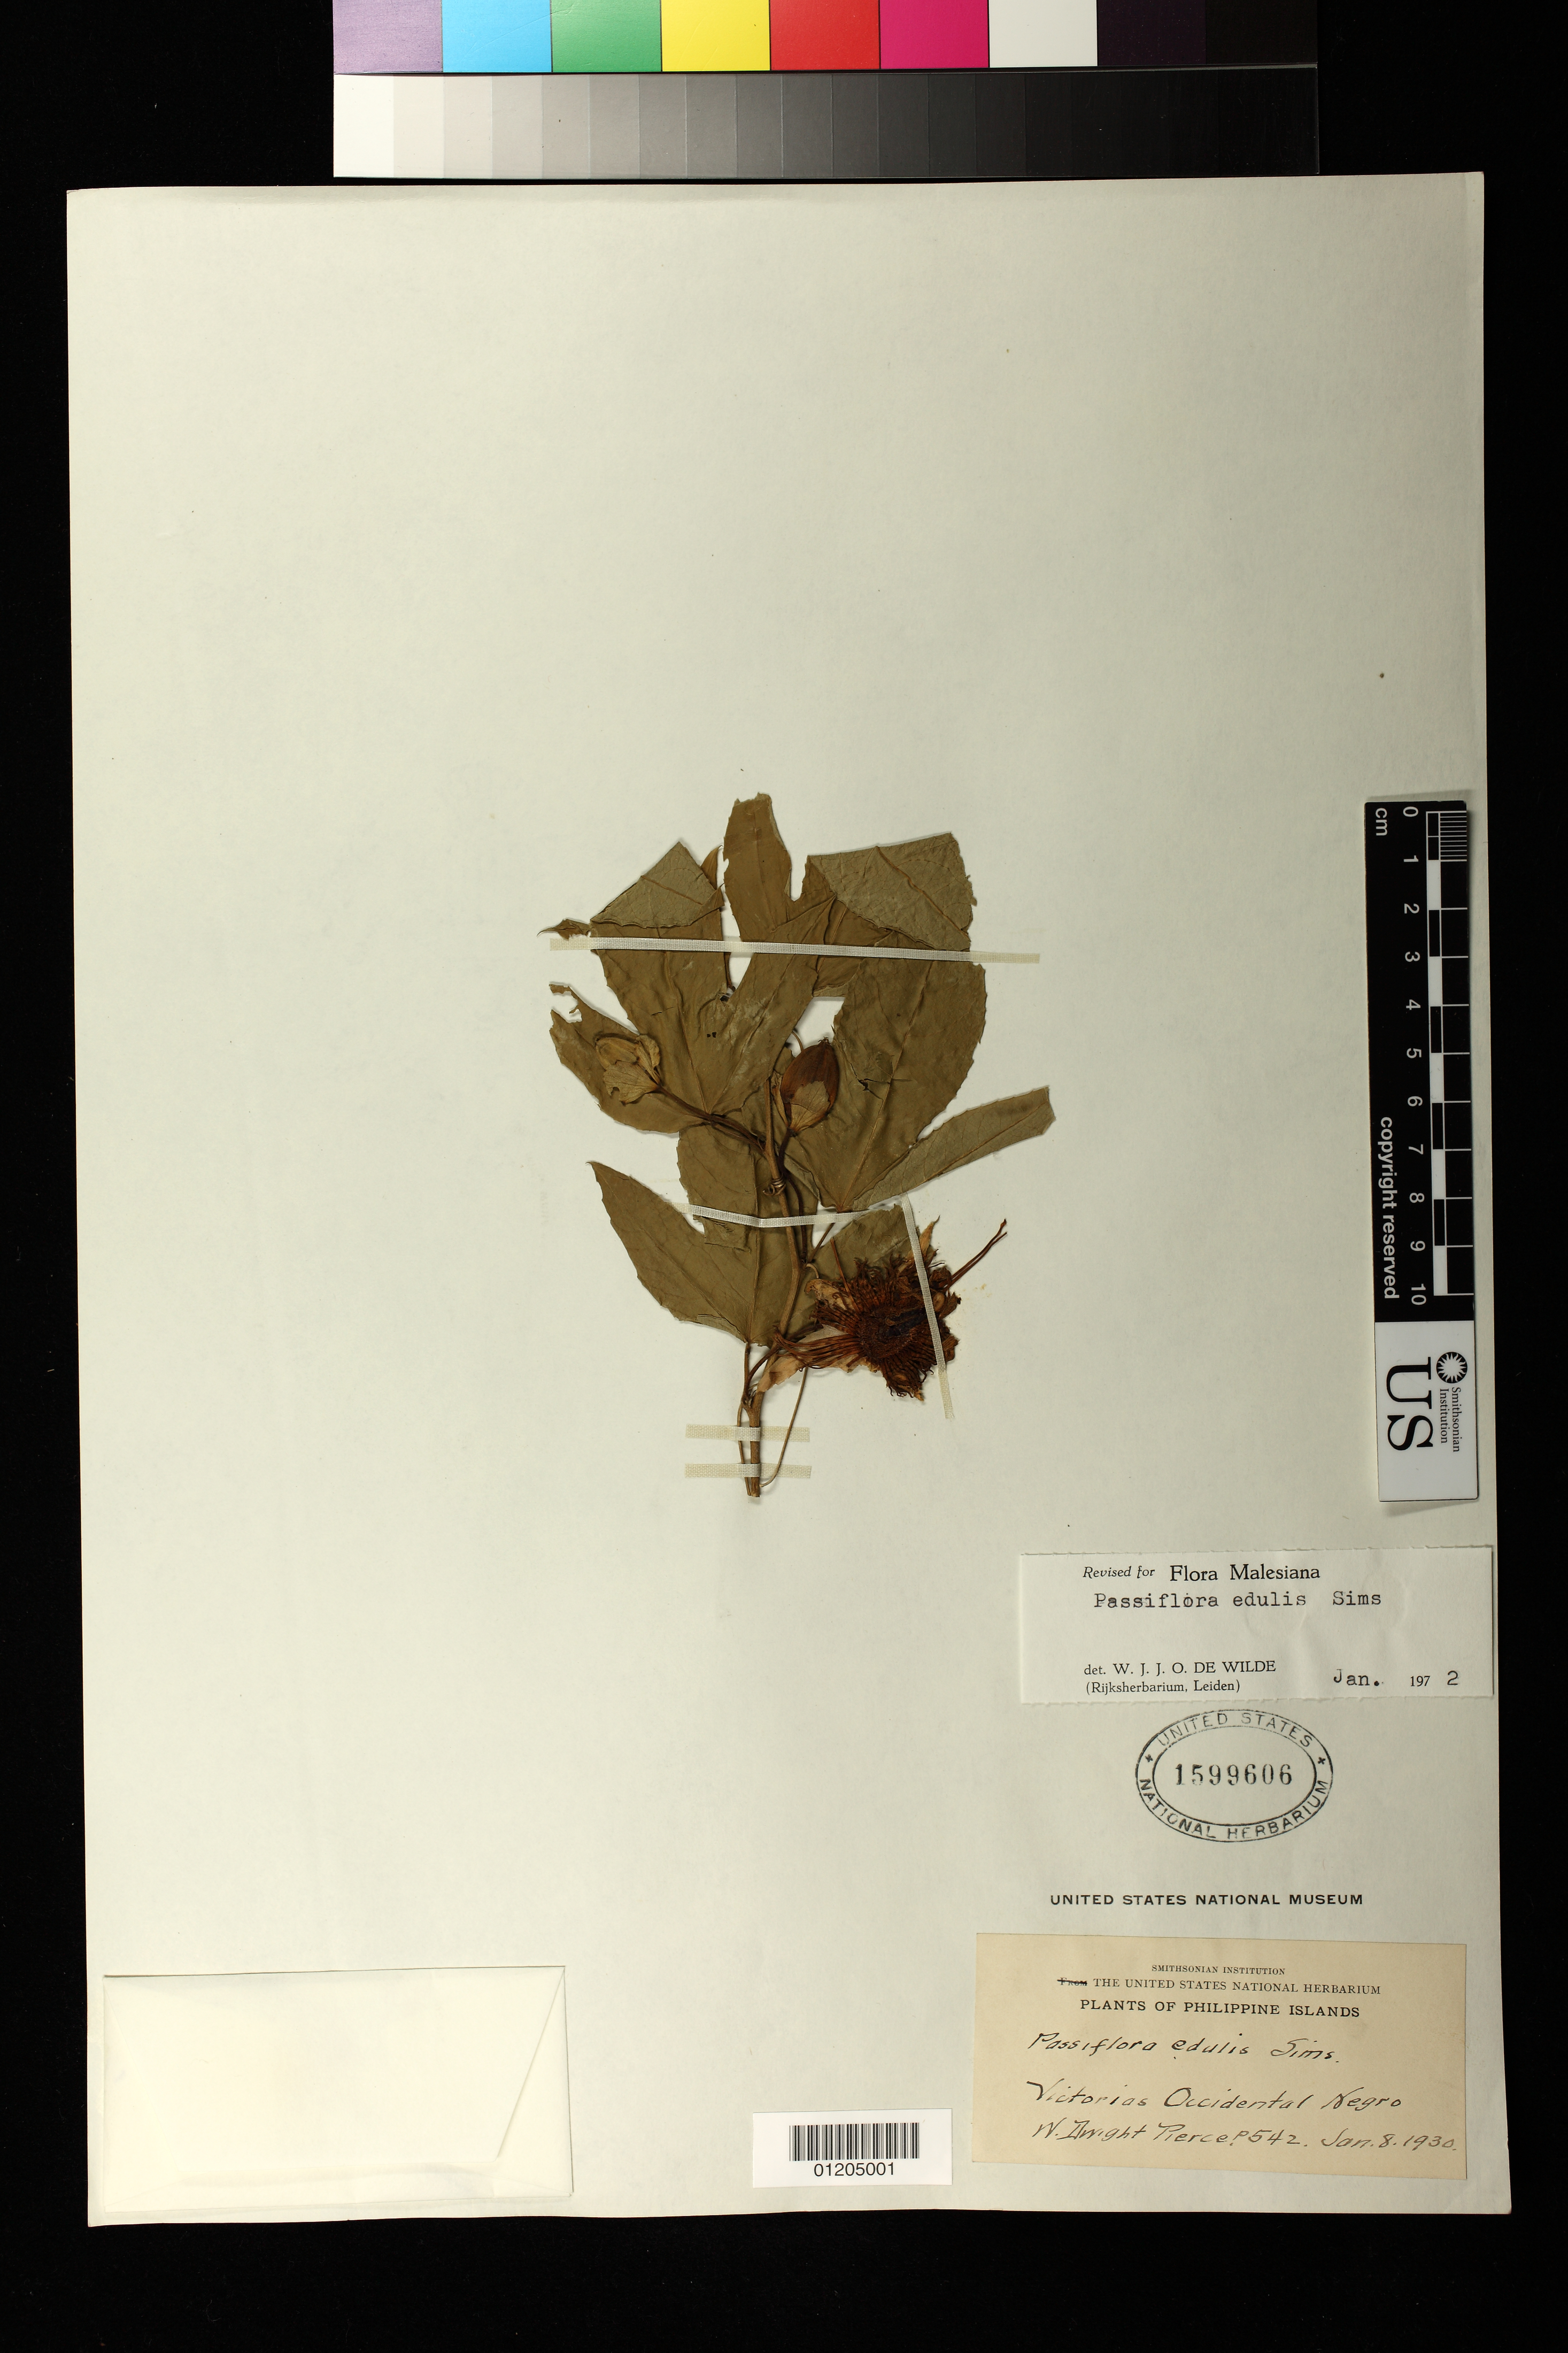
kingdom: Plantae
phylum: Tracheophyta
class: Magnoliopsida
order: Malpighiales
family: Passifloraceae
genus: Passiflora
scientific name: Passiflora edulis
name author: Sims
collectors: W. Pierce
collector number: P 542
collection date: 1930-01-08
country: Philippines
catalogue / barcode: US 1599606